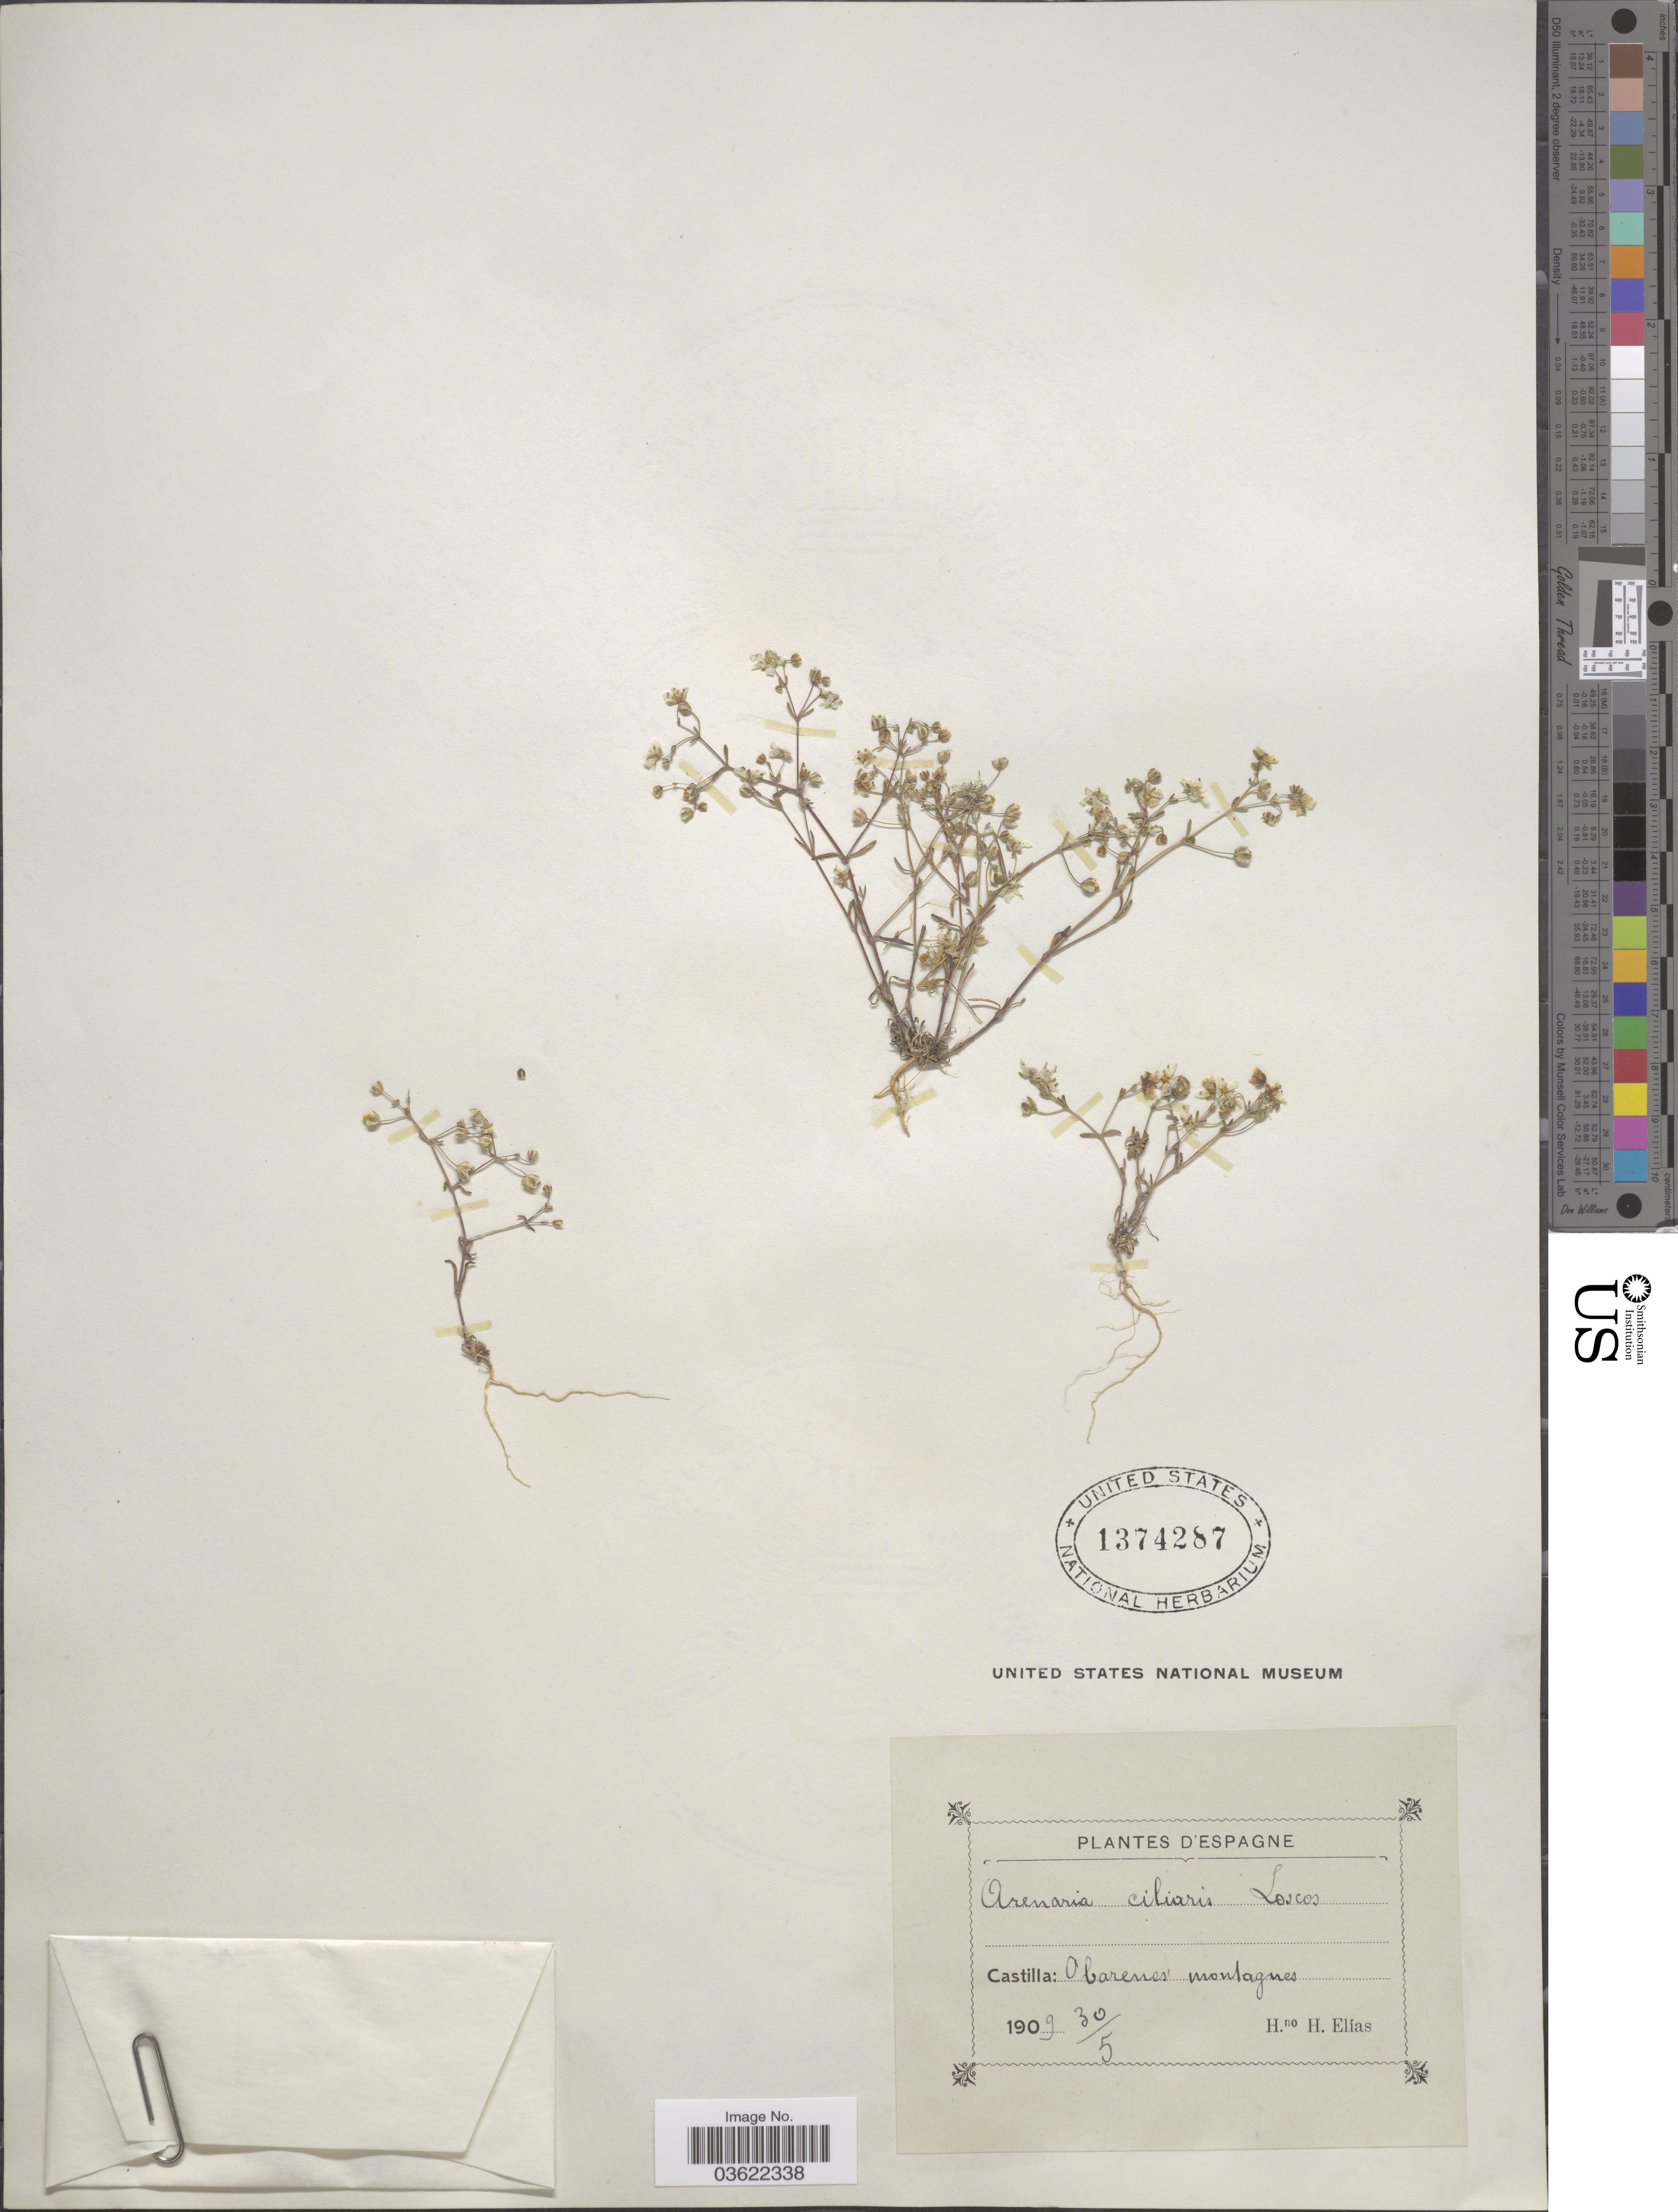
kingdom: Plantae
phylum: Tracheophyta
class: Magnoliopsida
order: Caryophyllales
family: Caryophyllaceae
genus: Arenaria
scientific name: Arenaria ciliaris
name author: Loscos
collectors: H. Elias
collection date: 1909-05-30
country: Spain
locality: Espagne. Castilla: Obarenes montagnes.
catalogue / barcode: US 1374287